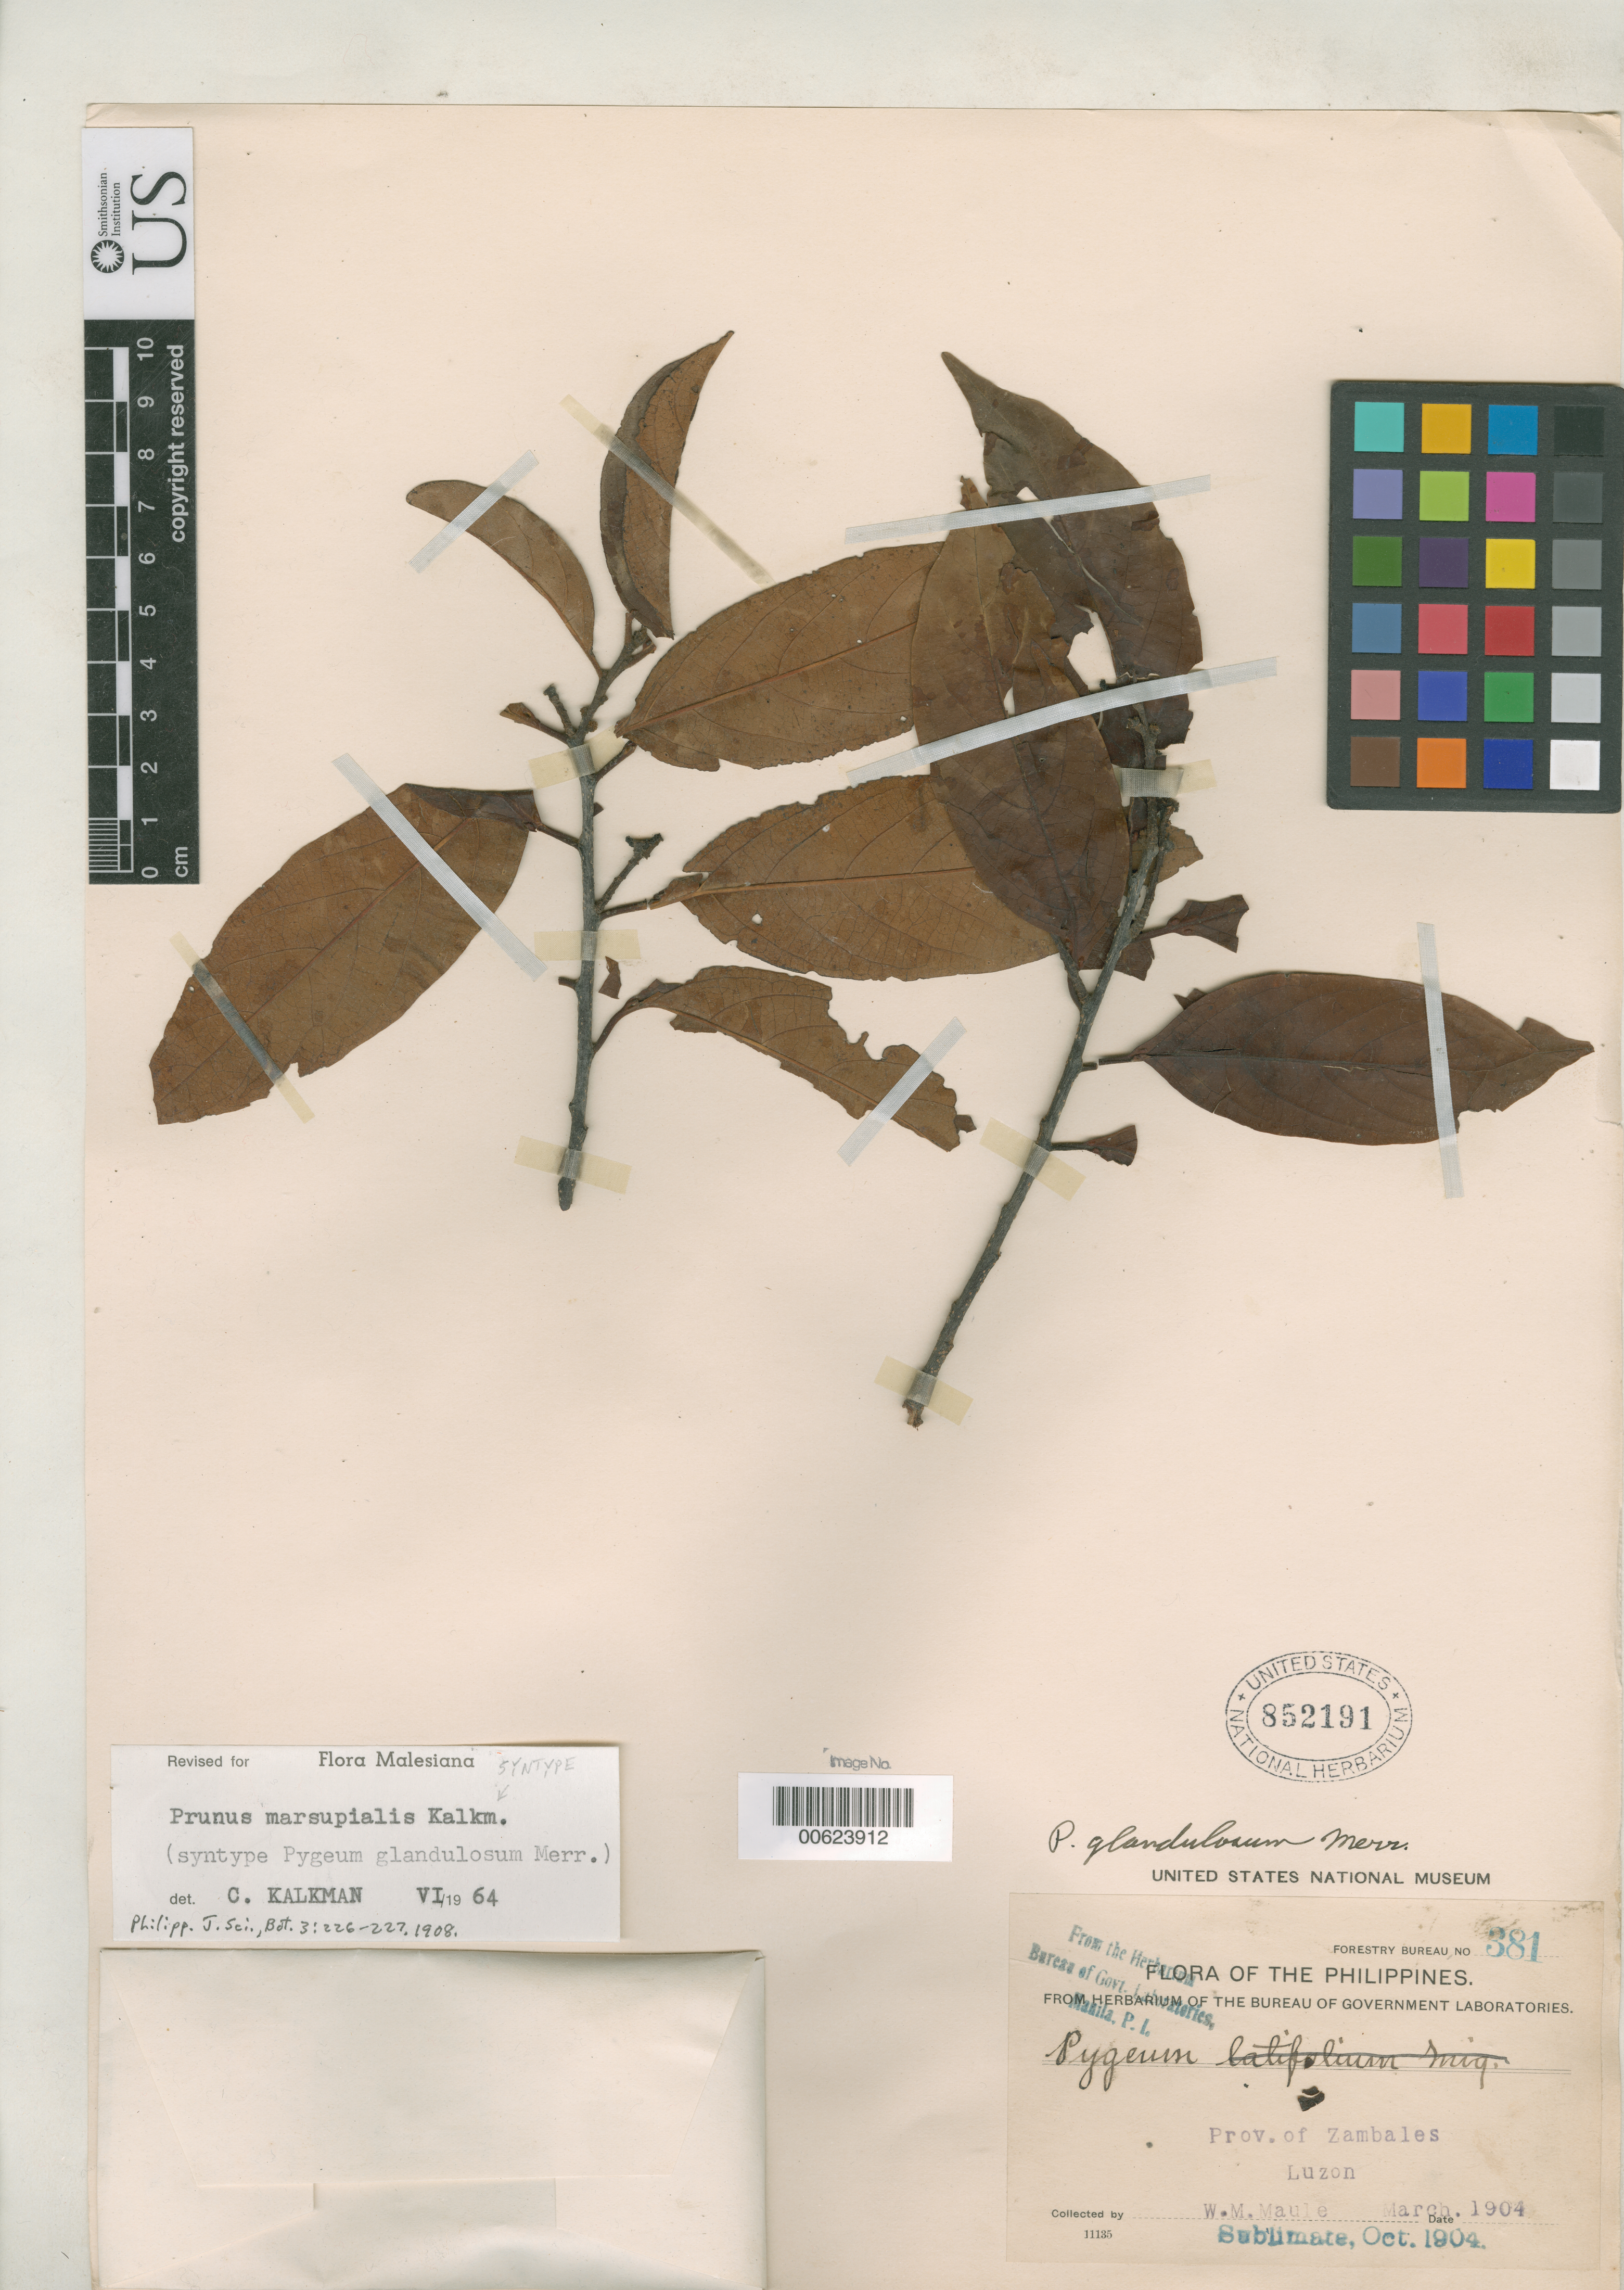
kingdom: Plantae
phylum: Tracheophyta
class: Magnoliopsida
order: Rosales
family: Rosaceae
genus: Pygeum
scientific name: Pygeum glandulosum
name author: Merr.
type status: Syntype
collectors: W. Maule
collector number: For. Bur. 381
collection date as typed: Mar 1904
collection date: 1904-03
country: Philippines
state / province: Central Luzon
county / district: Zambales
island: Luzon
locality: Prov. of Zambales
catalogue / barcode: US 852191